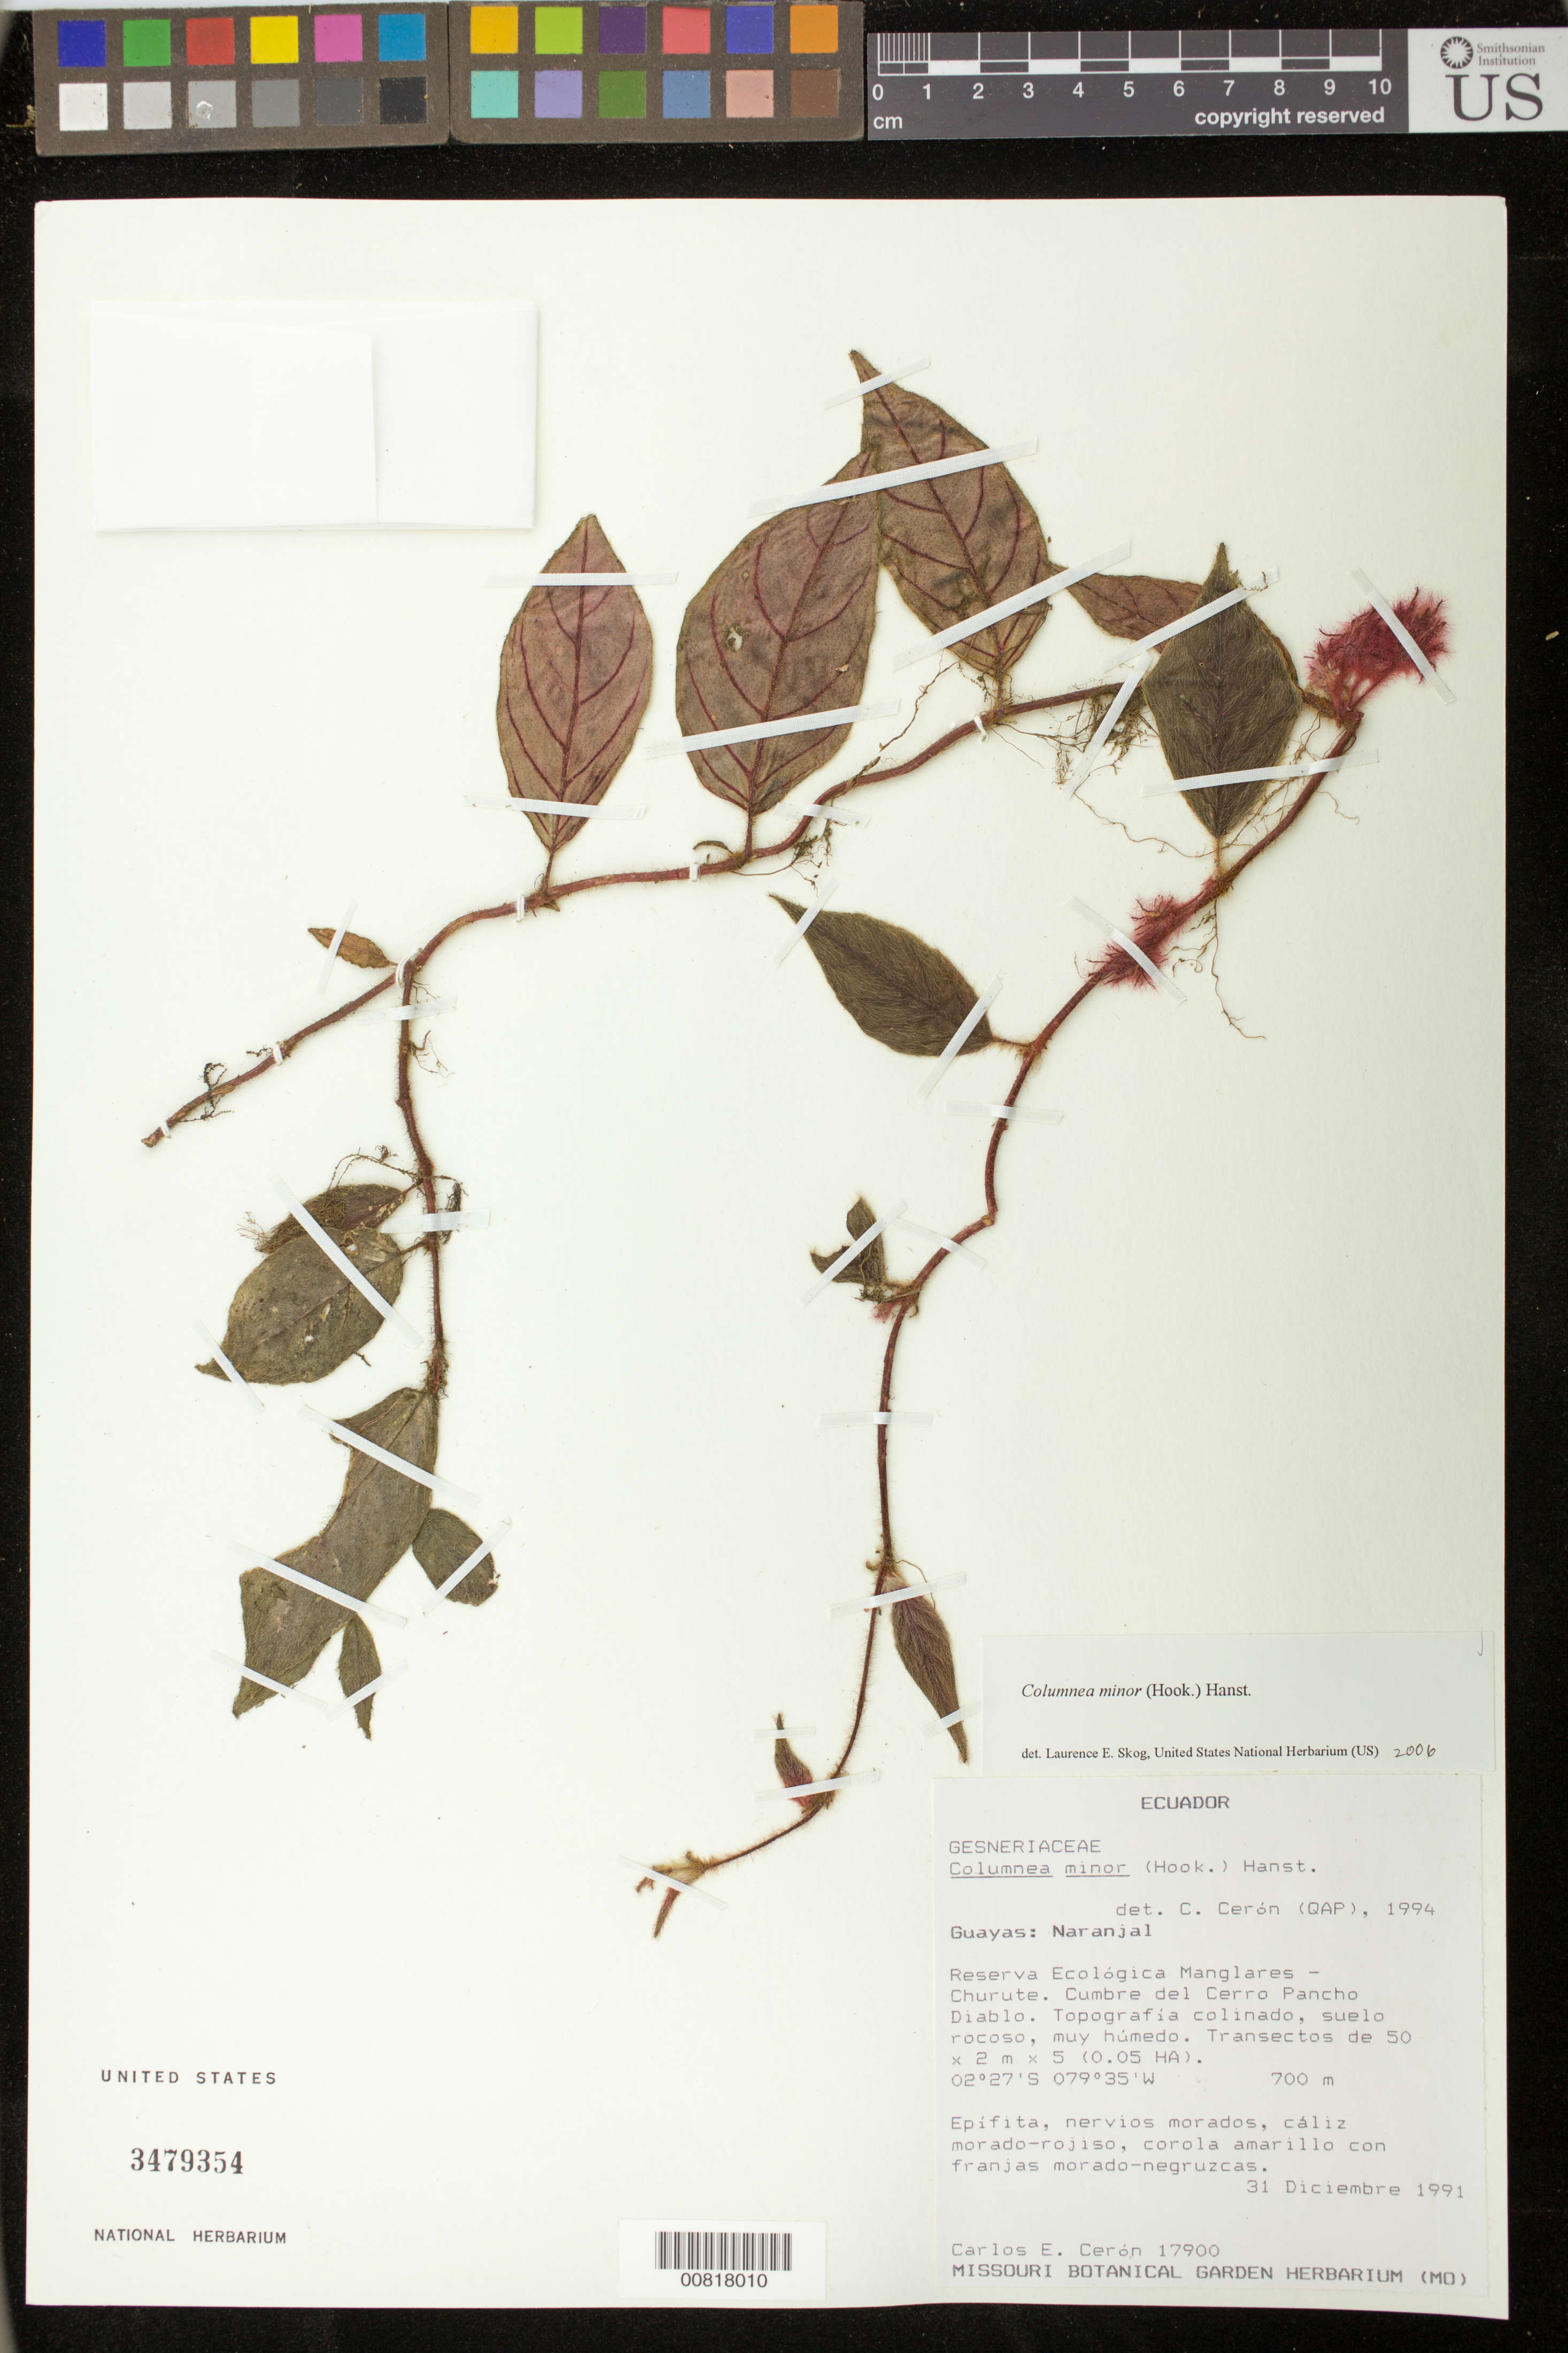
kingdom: Plantae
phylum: Tracheophyta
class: Magnoliopsida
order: Lamiales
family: Gesneriaceae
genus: Columnea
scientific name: Columnea minor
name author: (Hook.) Hanst.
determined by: Skog, Laurence E.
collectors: C. E. Cerón M.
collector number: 17900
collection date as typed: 31 Dec 1991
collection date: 1991-12-31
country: Ecuador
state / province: Guayas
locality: Guayas: Naranjal. Reserva Ecológica Manglares-Churute. Cumbre del Cerro Pancho Diablo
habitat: Topografiía colinado, suelo rocoso, muy húmedo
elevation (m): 700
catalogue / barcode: US 3479354